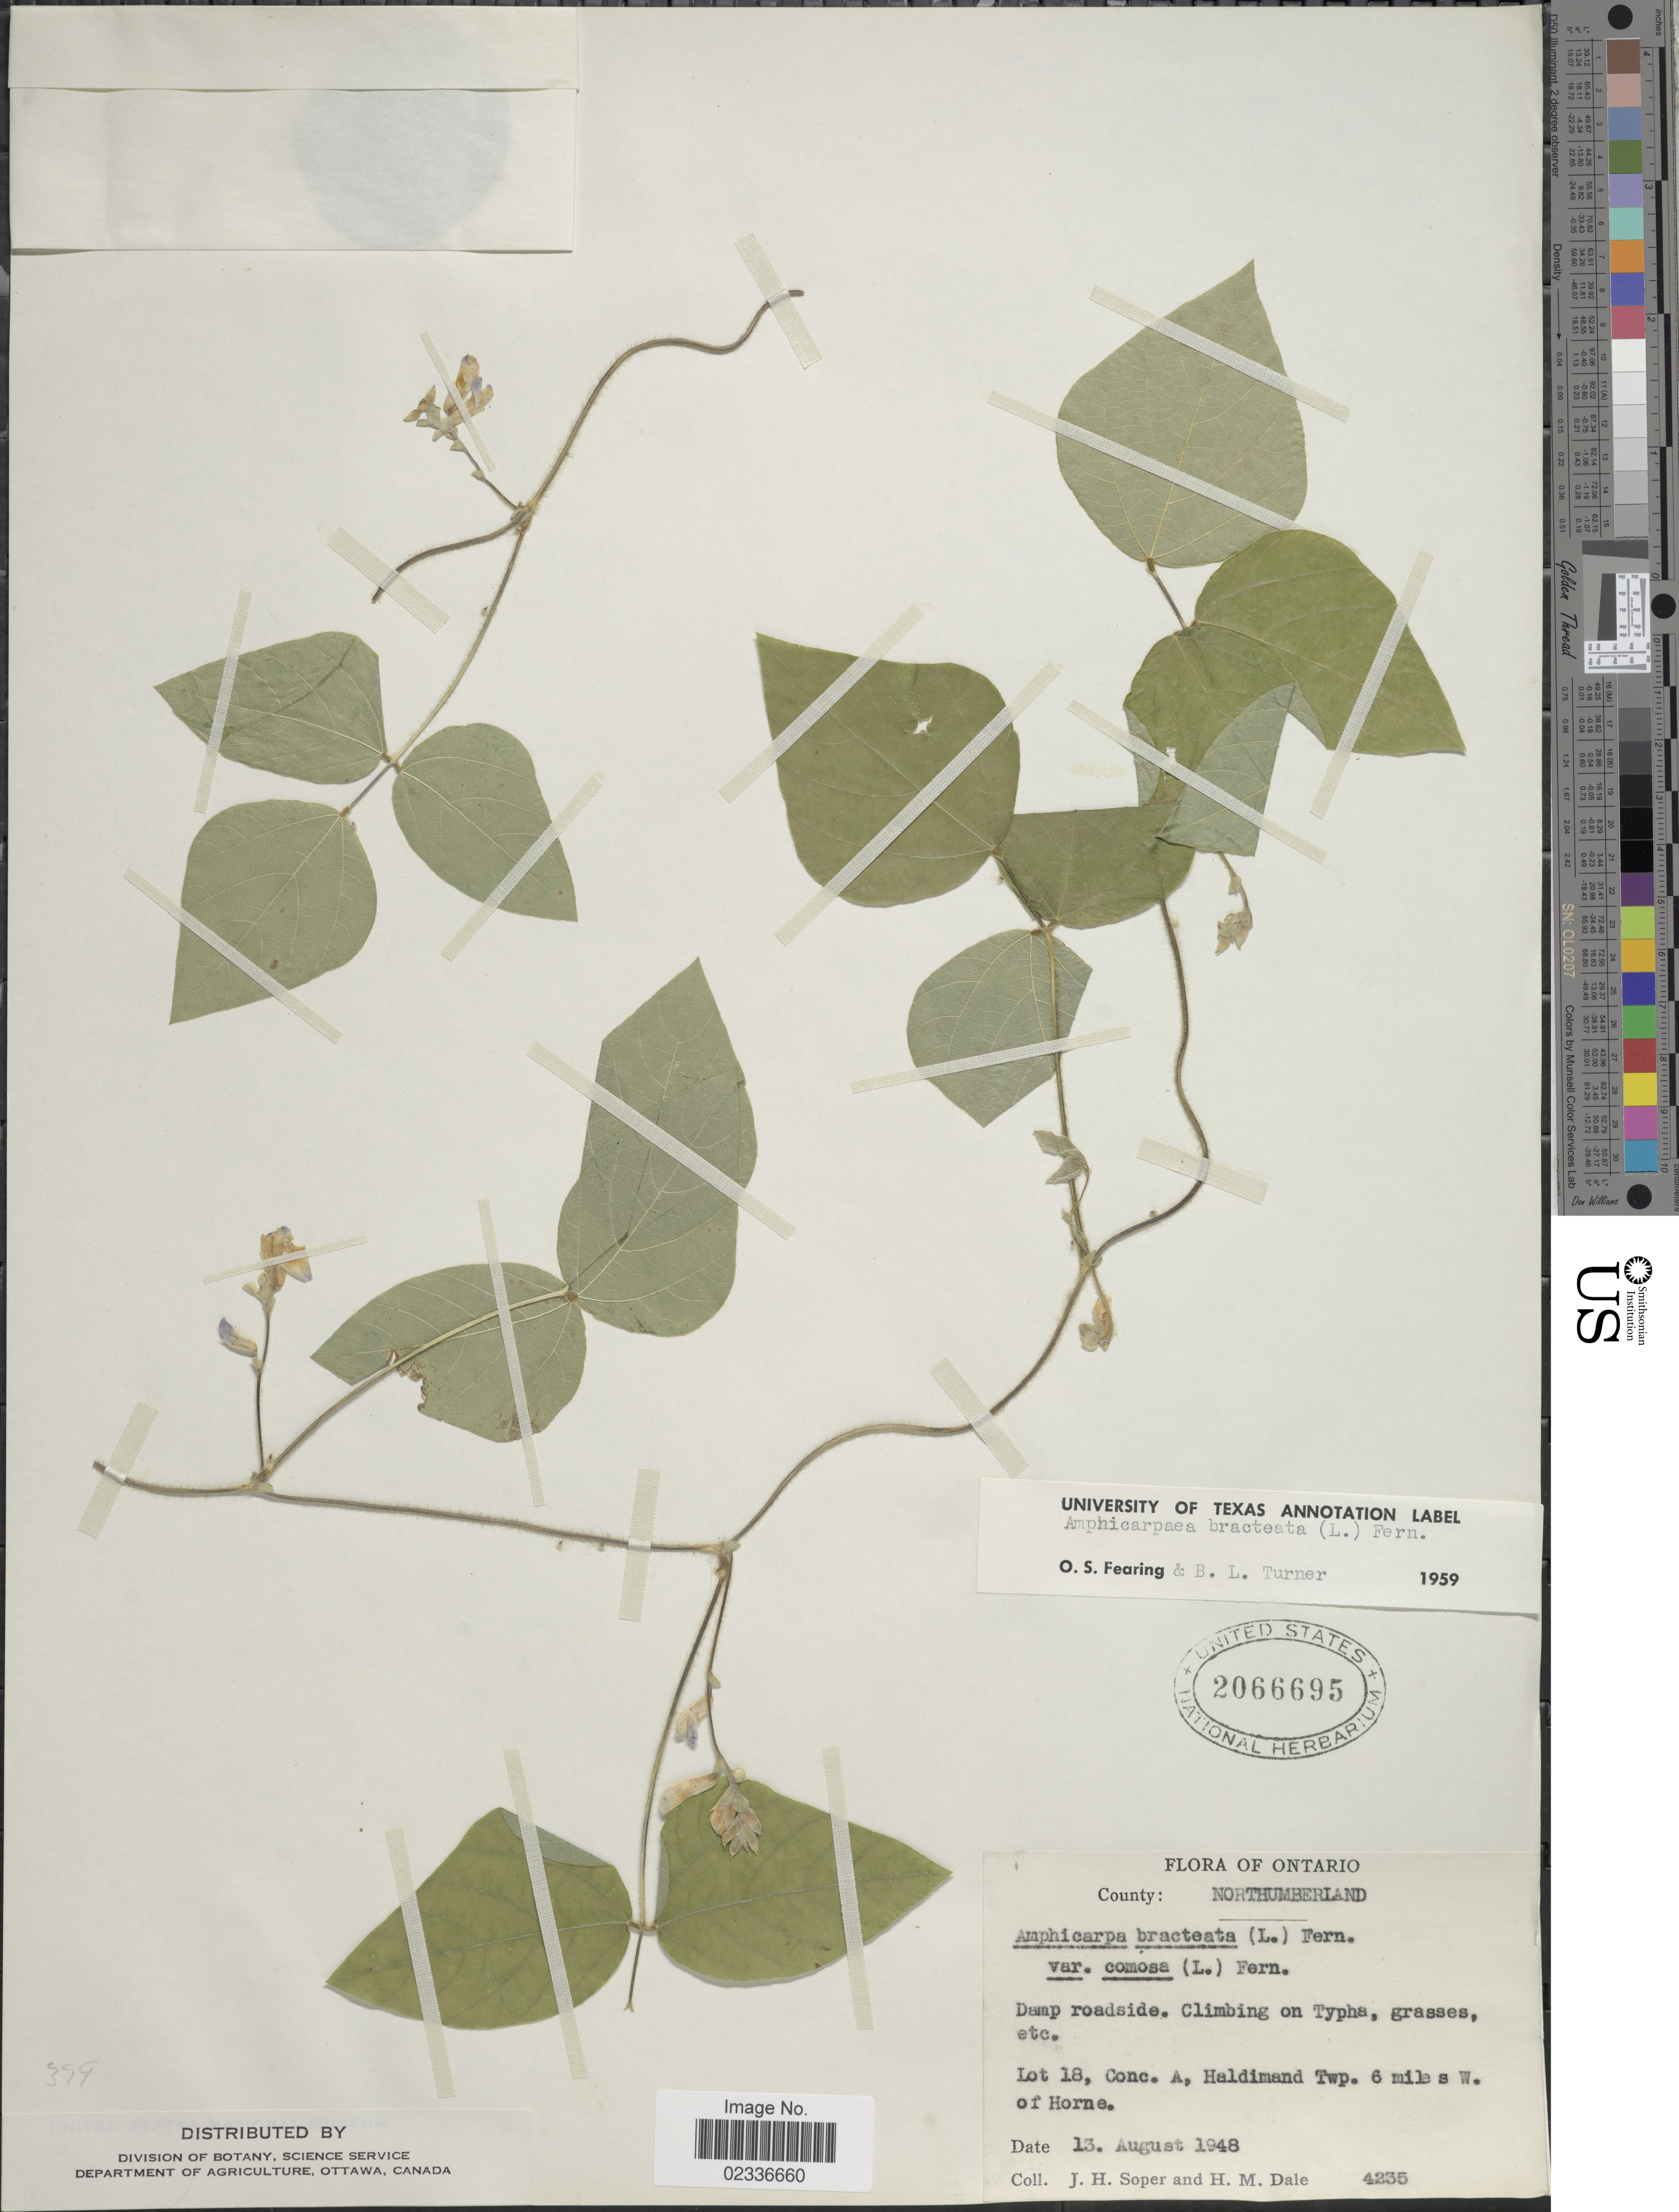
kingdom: Plantae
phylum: Tracheophyta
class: Magnoliopsida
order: Fabales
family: Fabaceae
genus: Amphicarpaea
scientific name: Amphicarpaea bracteata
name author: (L.) Fernald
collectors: J. H. Soper & H. M. Dale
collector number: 4235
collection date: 1948-08-13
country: Canada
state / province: Ontario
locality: County:Northumberland, damp roadside, climbing on Typha, Lot 18, Conc. A, Haldimand Twp. 6 mile s W. of horne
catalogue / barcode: US 2066695